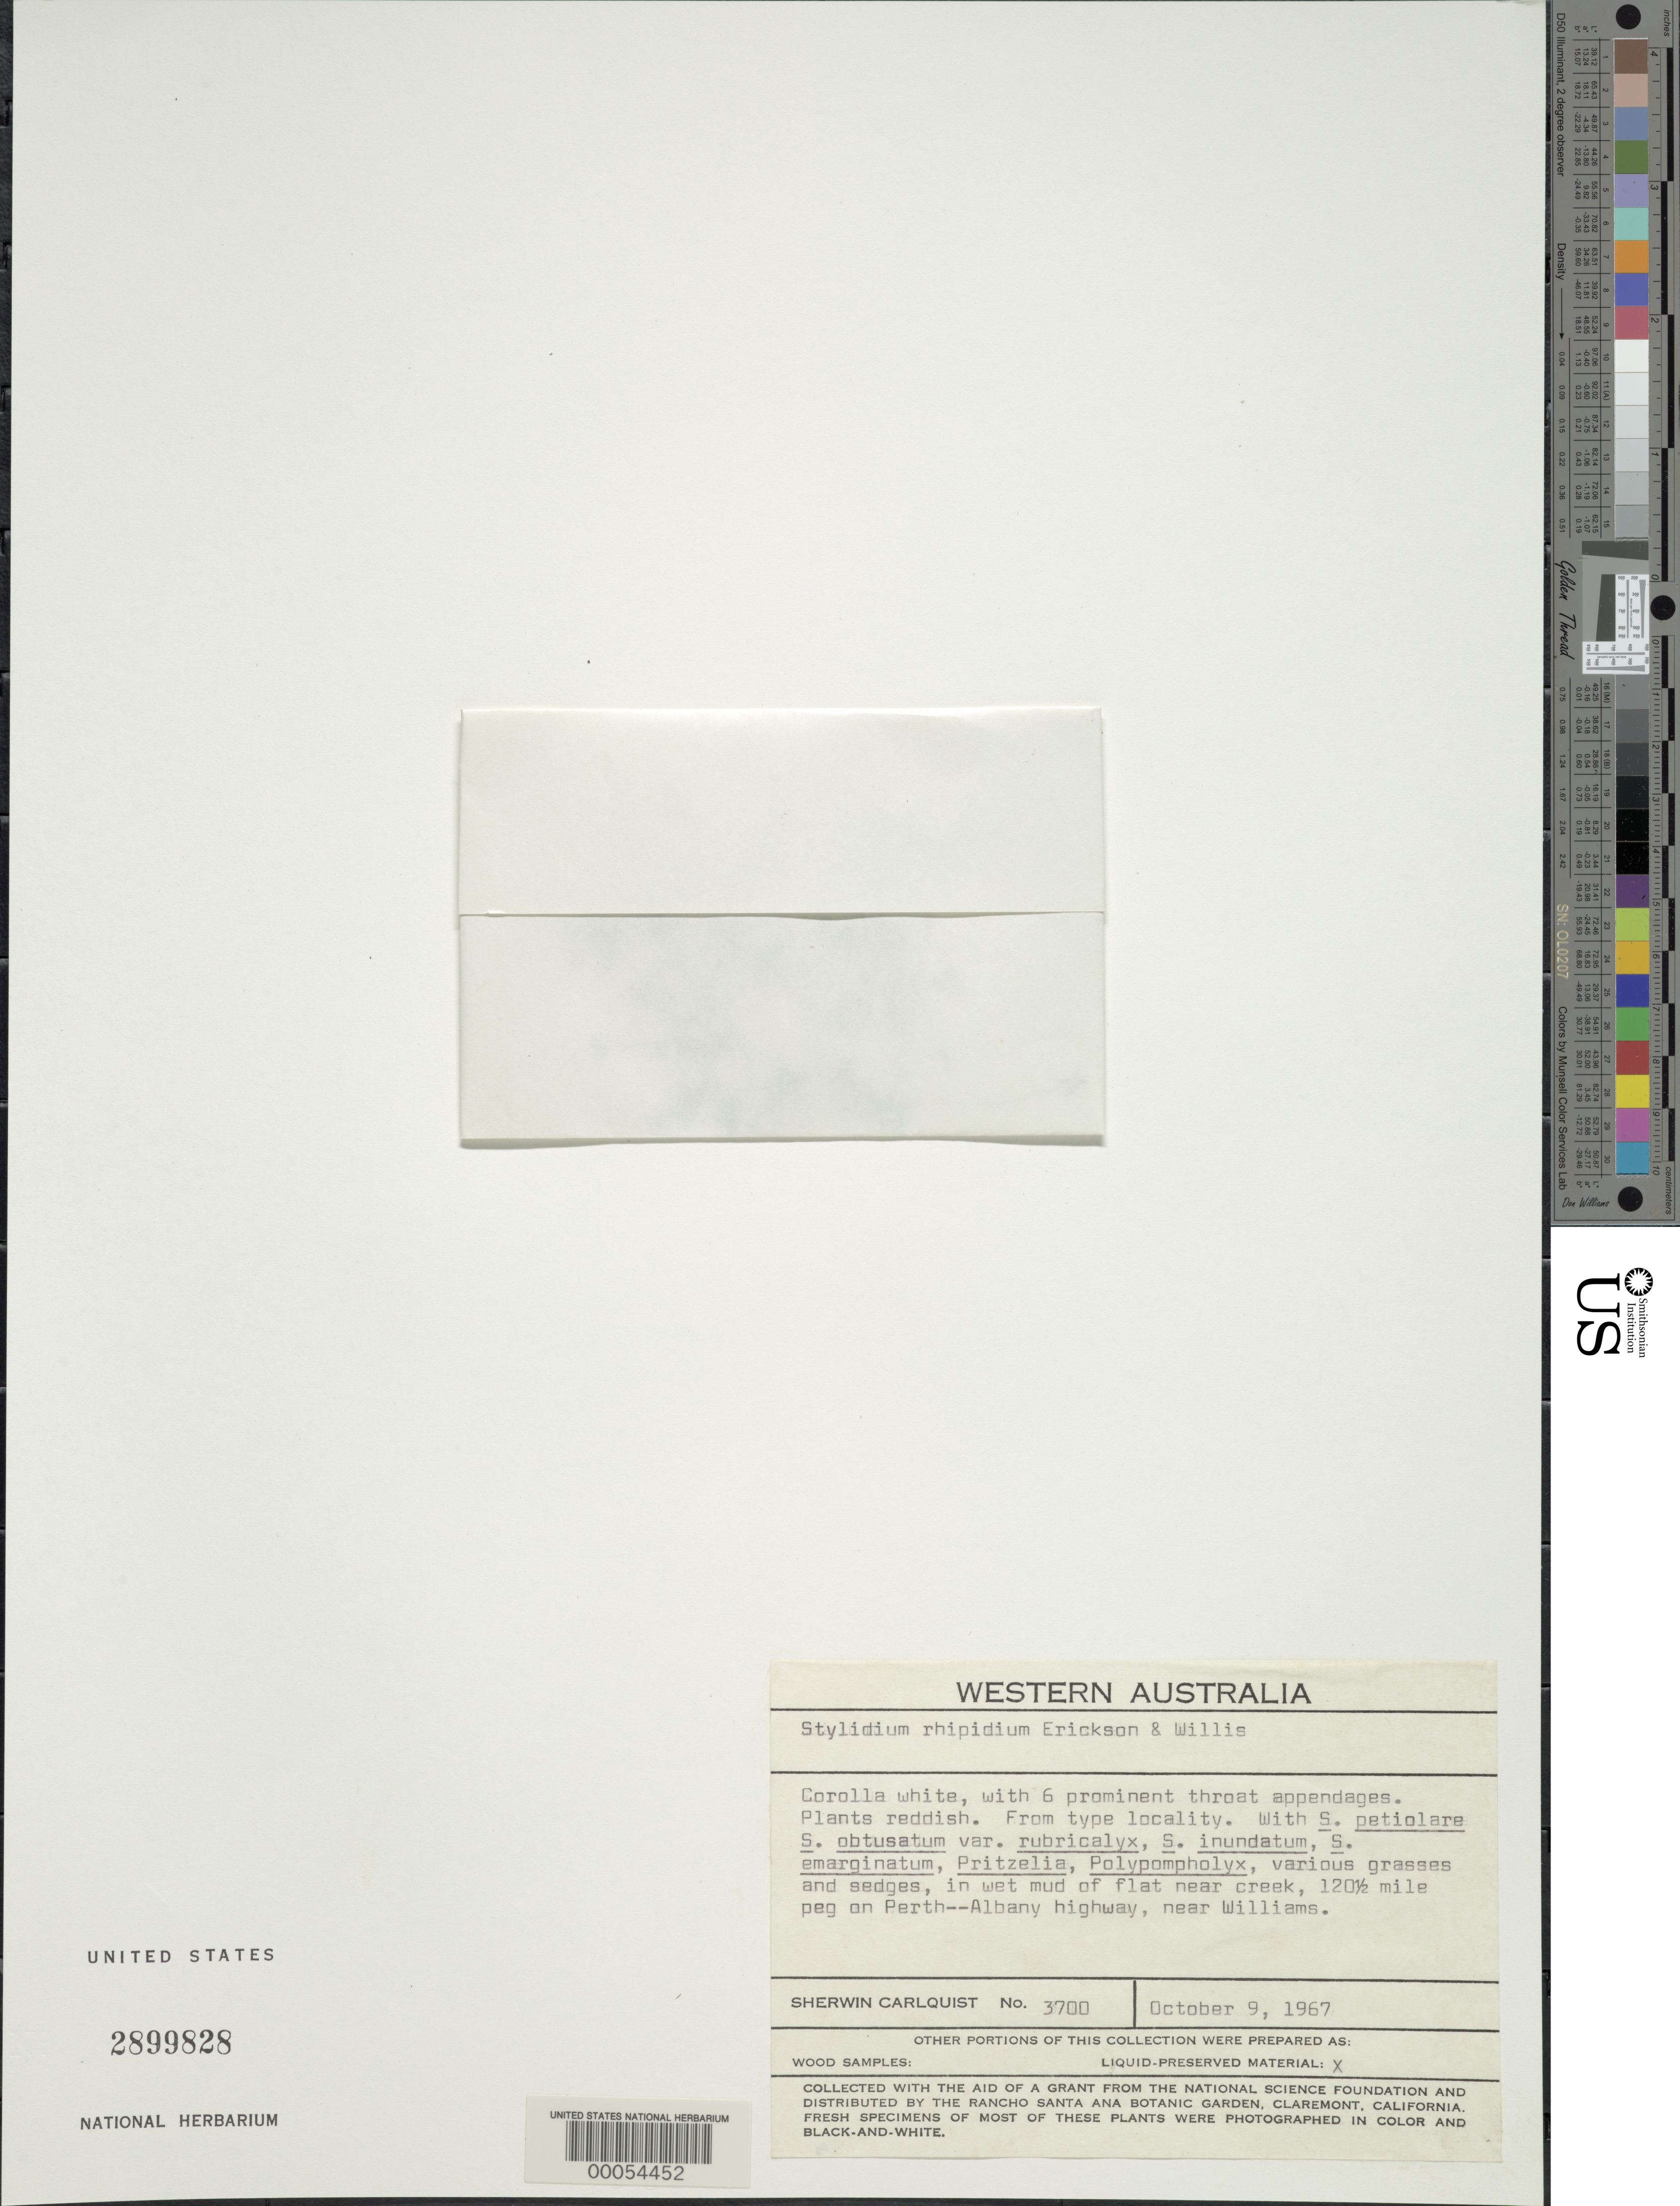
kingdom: Plantae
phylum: Tracheophyta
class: Magnoliopsida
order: Asterales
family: Stylidiaceae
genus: Stylidium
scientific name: Stylidium rhipidium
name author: F.L. Erickson & J.H. Willis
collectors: S. Carlquist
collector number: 3700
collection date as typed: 09 Oct 1967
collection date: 1967-10-09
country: Australia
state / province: Western Australia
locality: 120 1/2 mile peg on perth-albany highway, near williams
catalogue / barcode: US 2899828